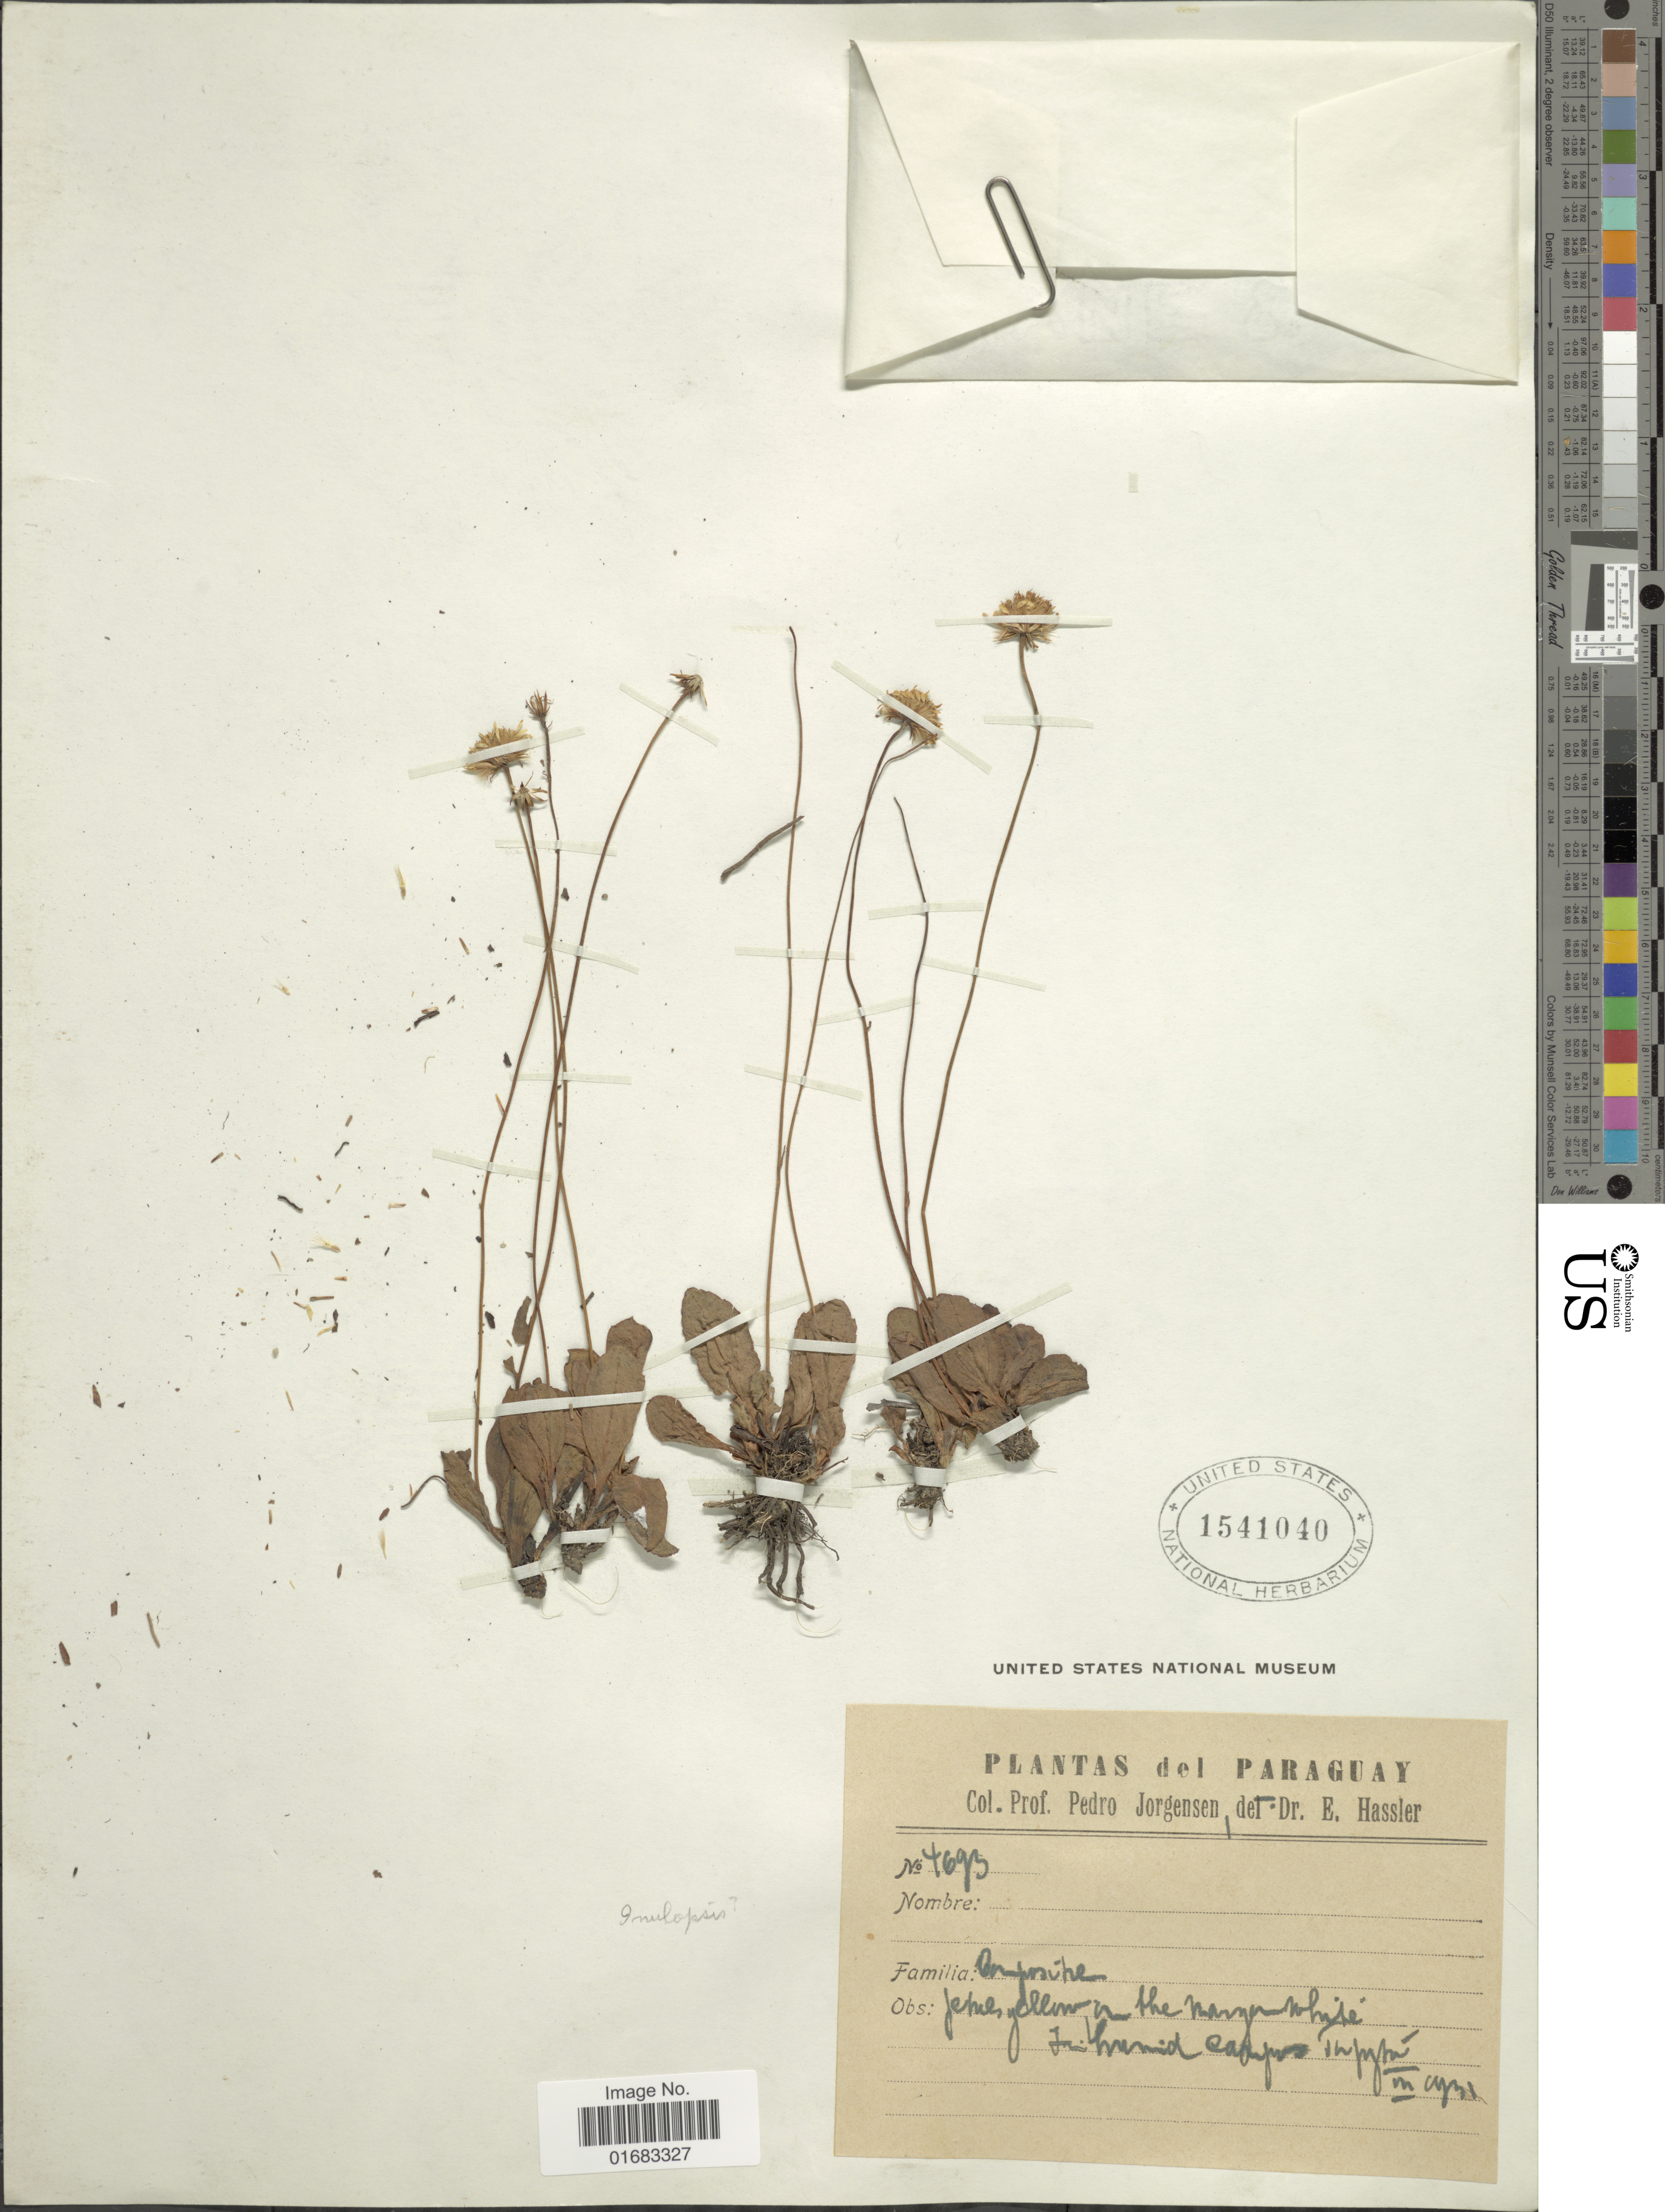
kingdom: Plantae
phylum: Tracheophyta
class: Magnoliopsida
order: Asterales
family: Asteraceae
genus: Inulopsis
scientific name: Inulopsis scaposa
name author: (DC.) O. Hoffm.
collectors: P. Jörgensen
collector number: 4693*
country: Paraguay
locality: Tapytá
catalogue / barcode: US 1541040